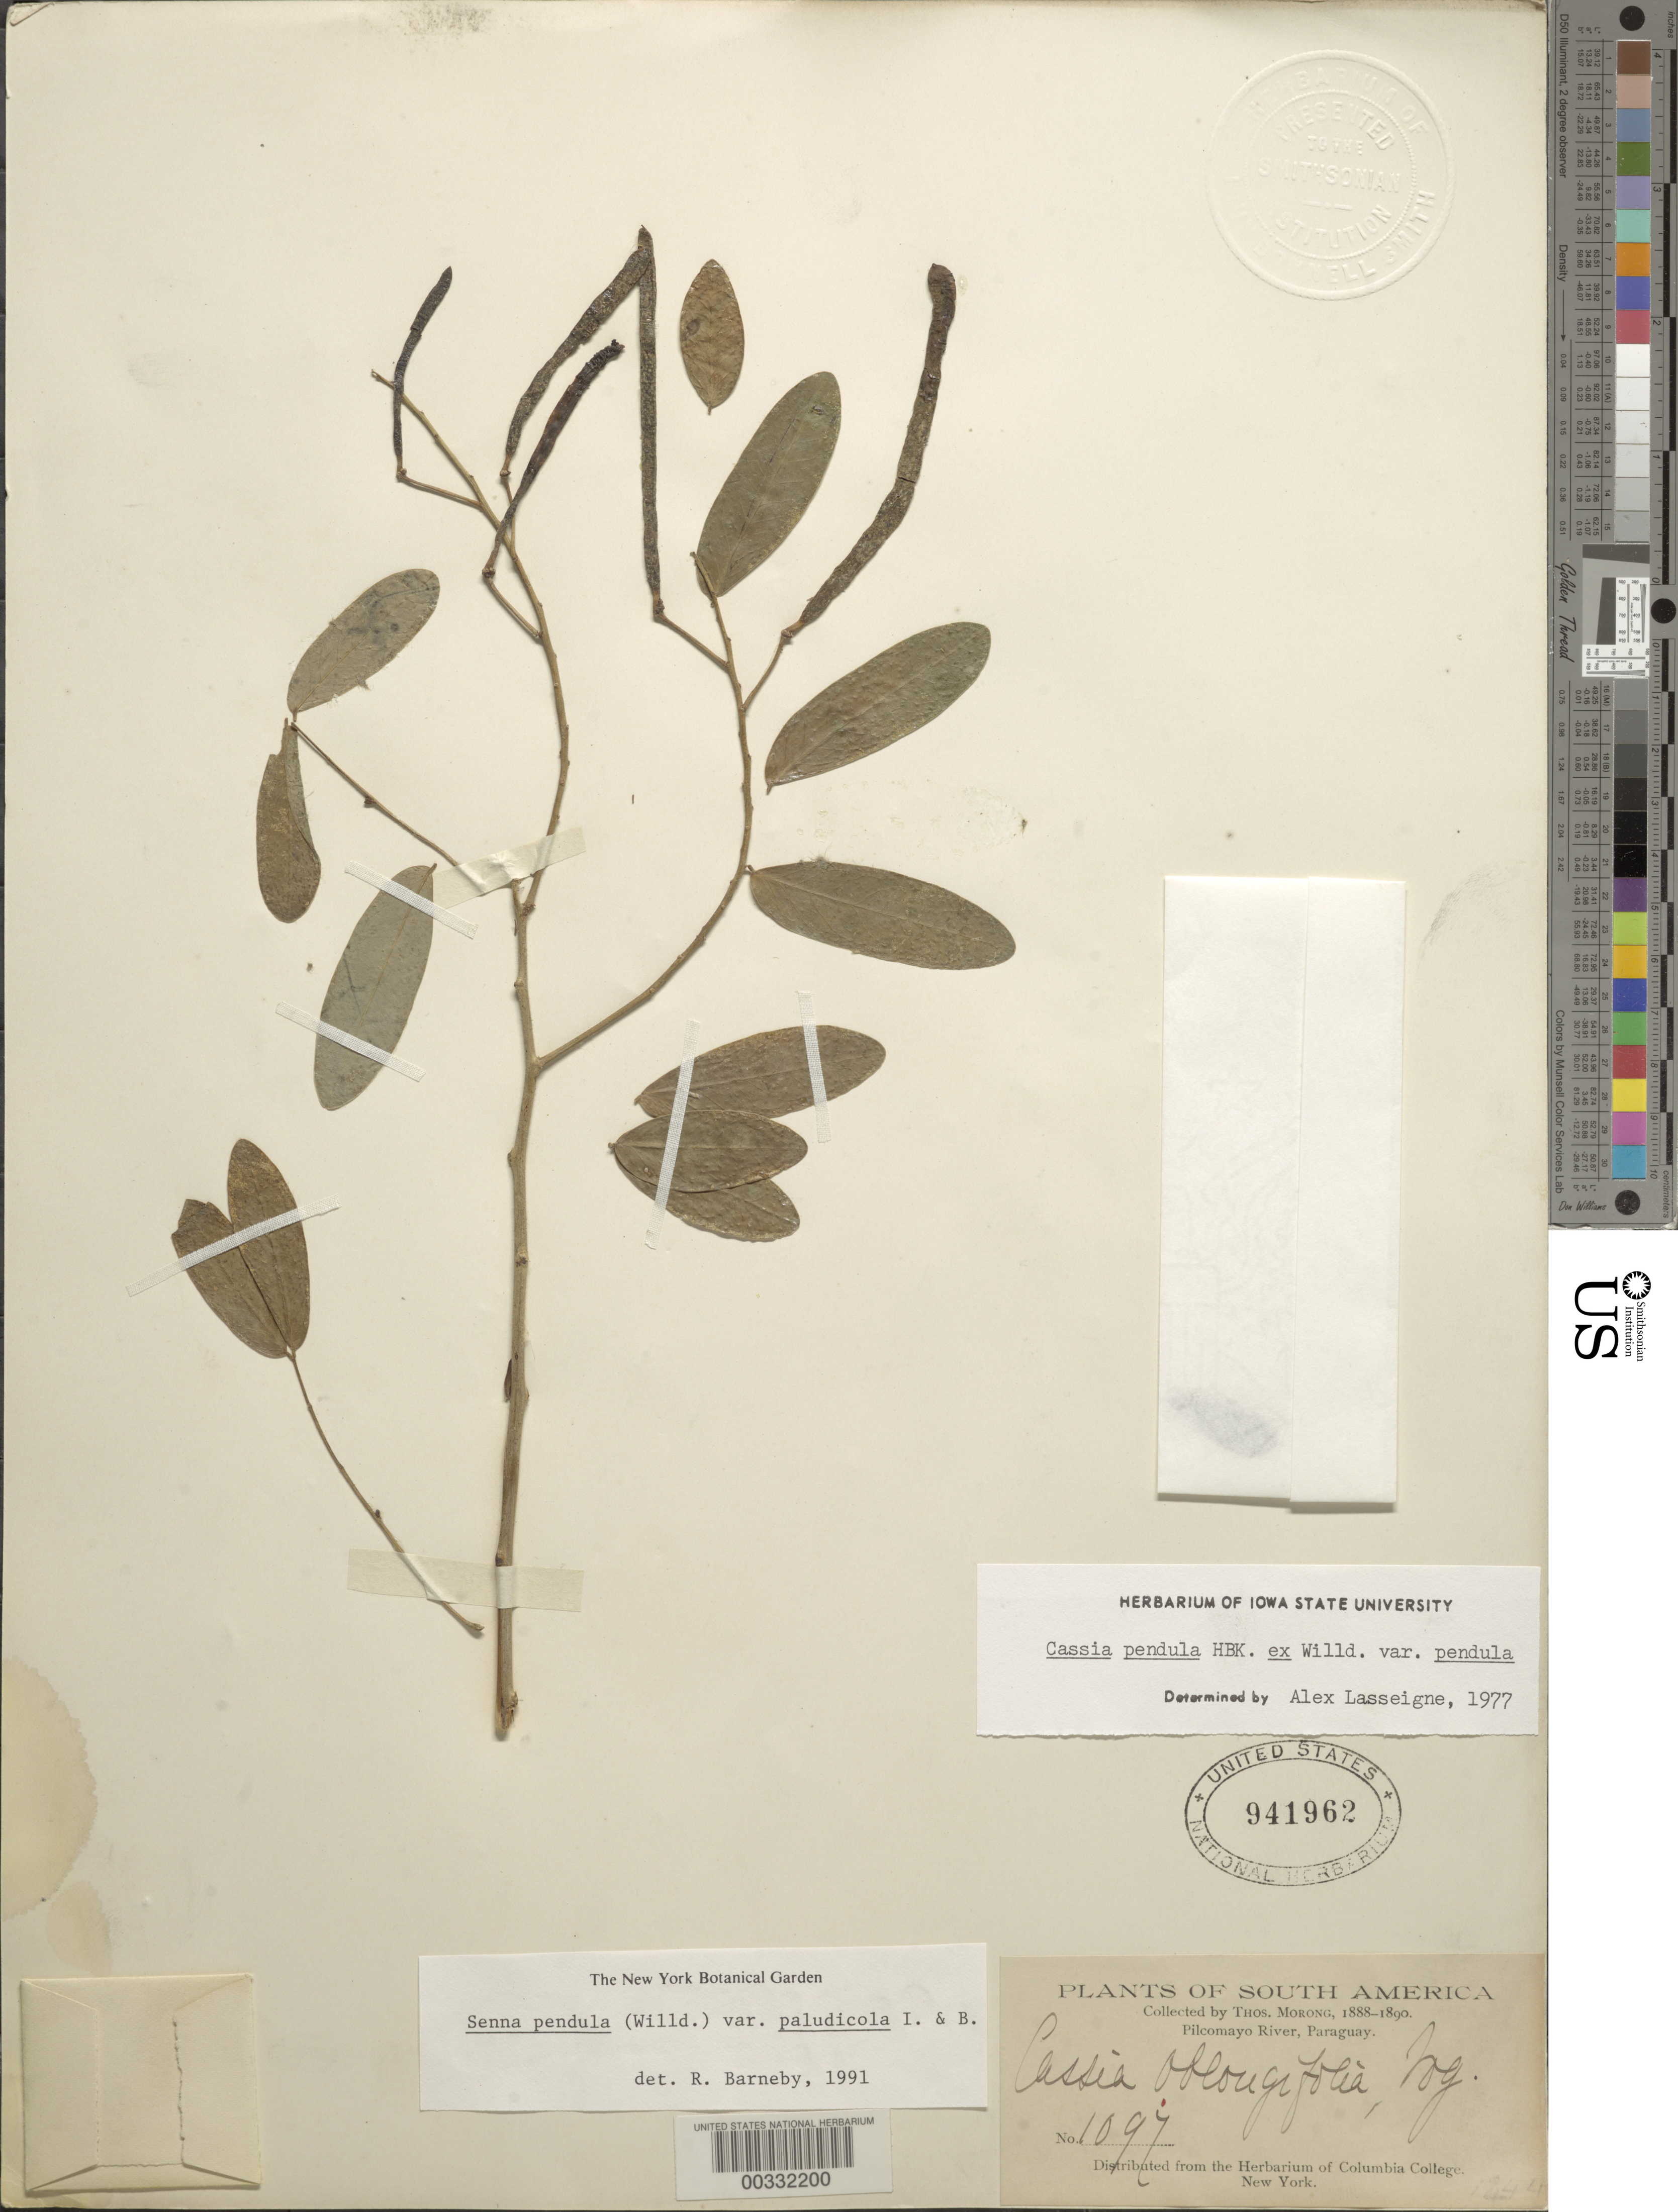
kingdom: Plantae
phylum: Tracheophyta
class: Magnoliopsida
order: Fabales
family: Fabaceae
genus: Senna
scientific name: Senna pendula var. paludicola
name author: H.S. Irwin & Barneby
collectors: T. Morong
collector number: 1097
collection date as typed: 1888 to -- -- 1890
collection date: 1888/1890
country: Paraguay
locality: Pilcomayo river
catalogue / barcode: US 941962